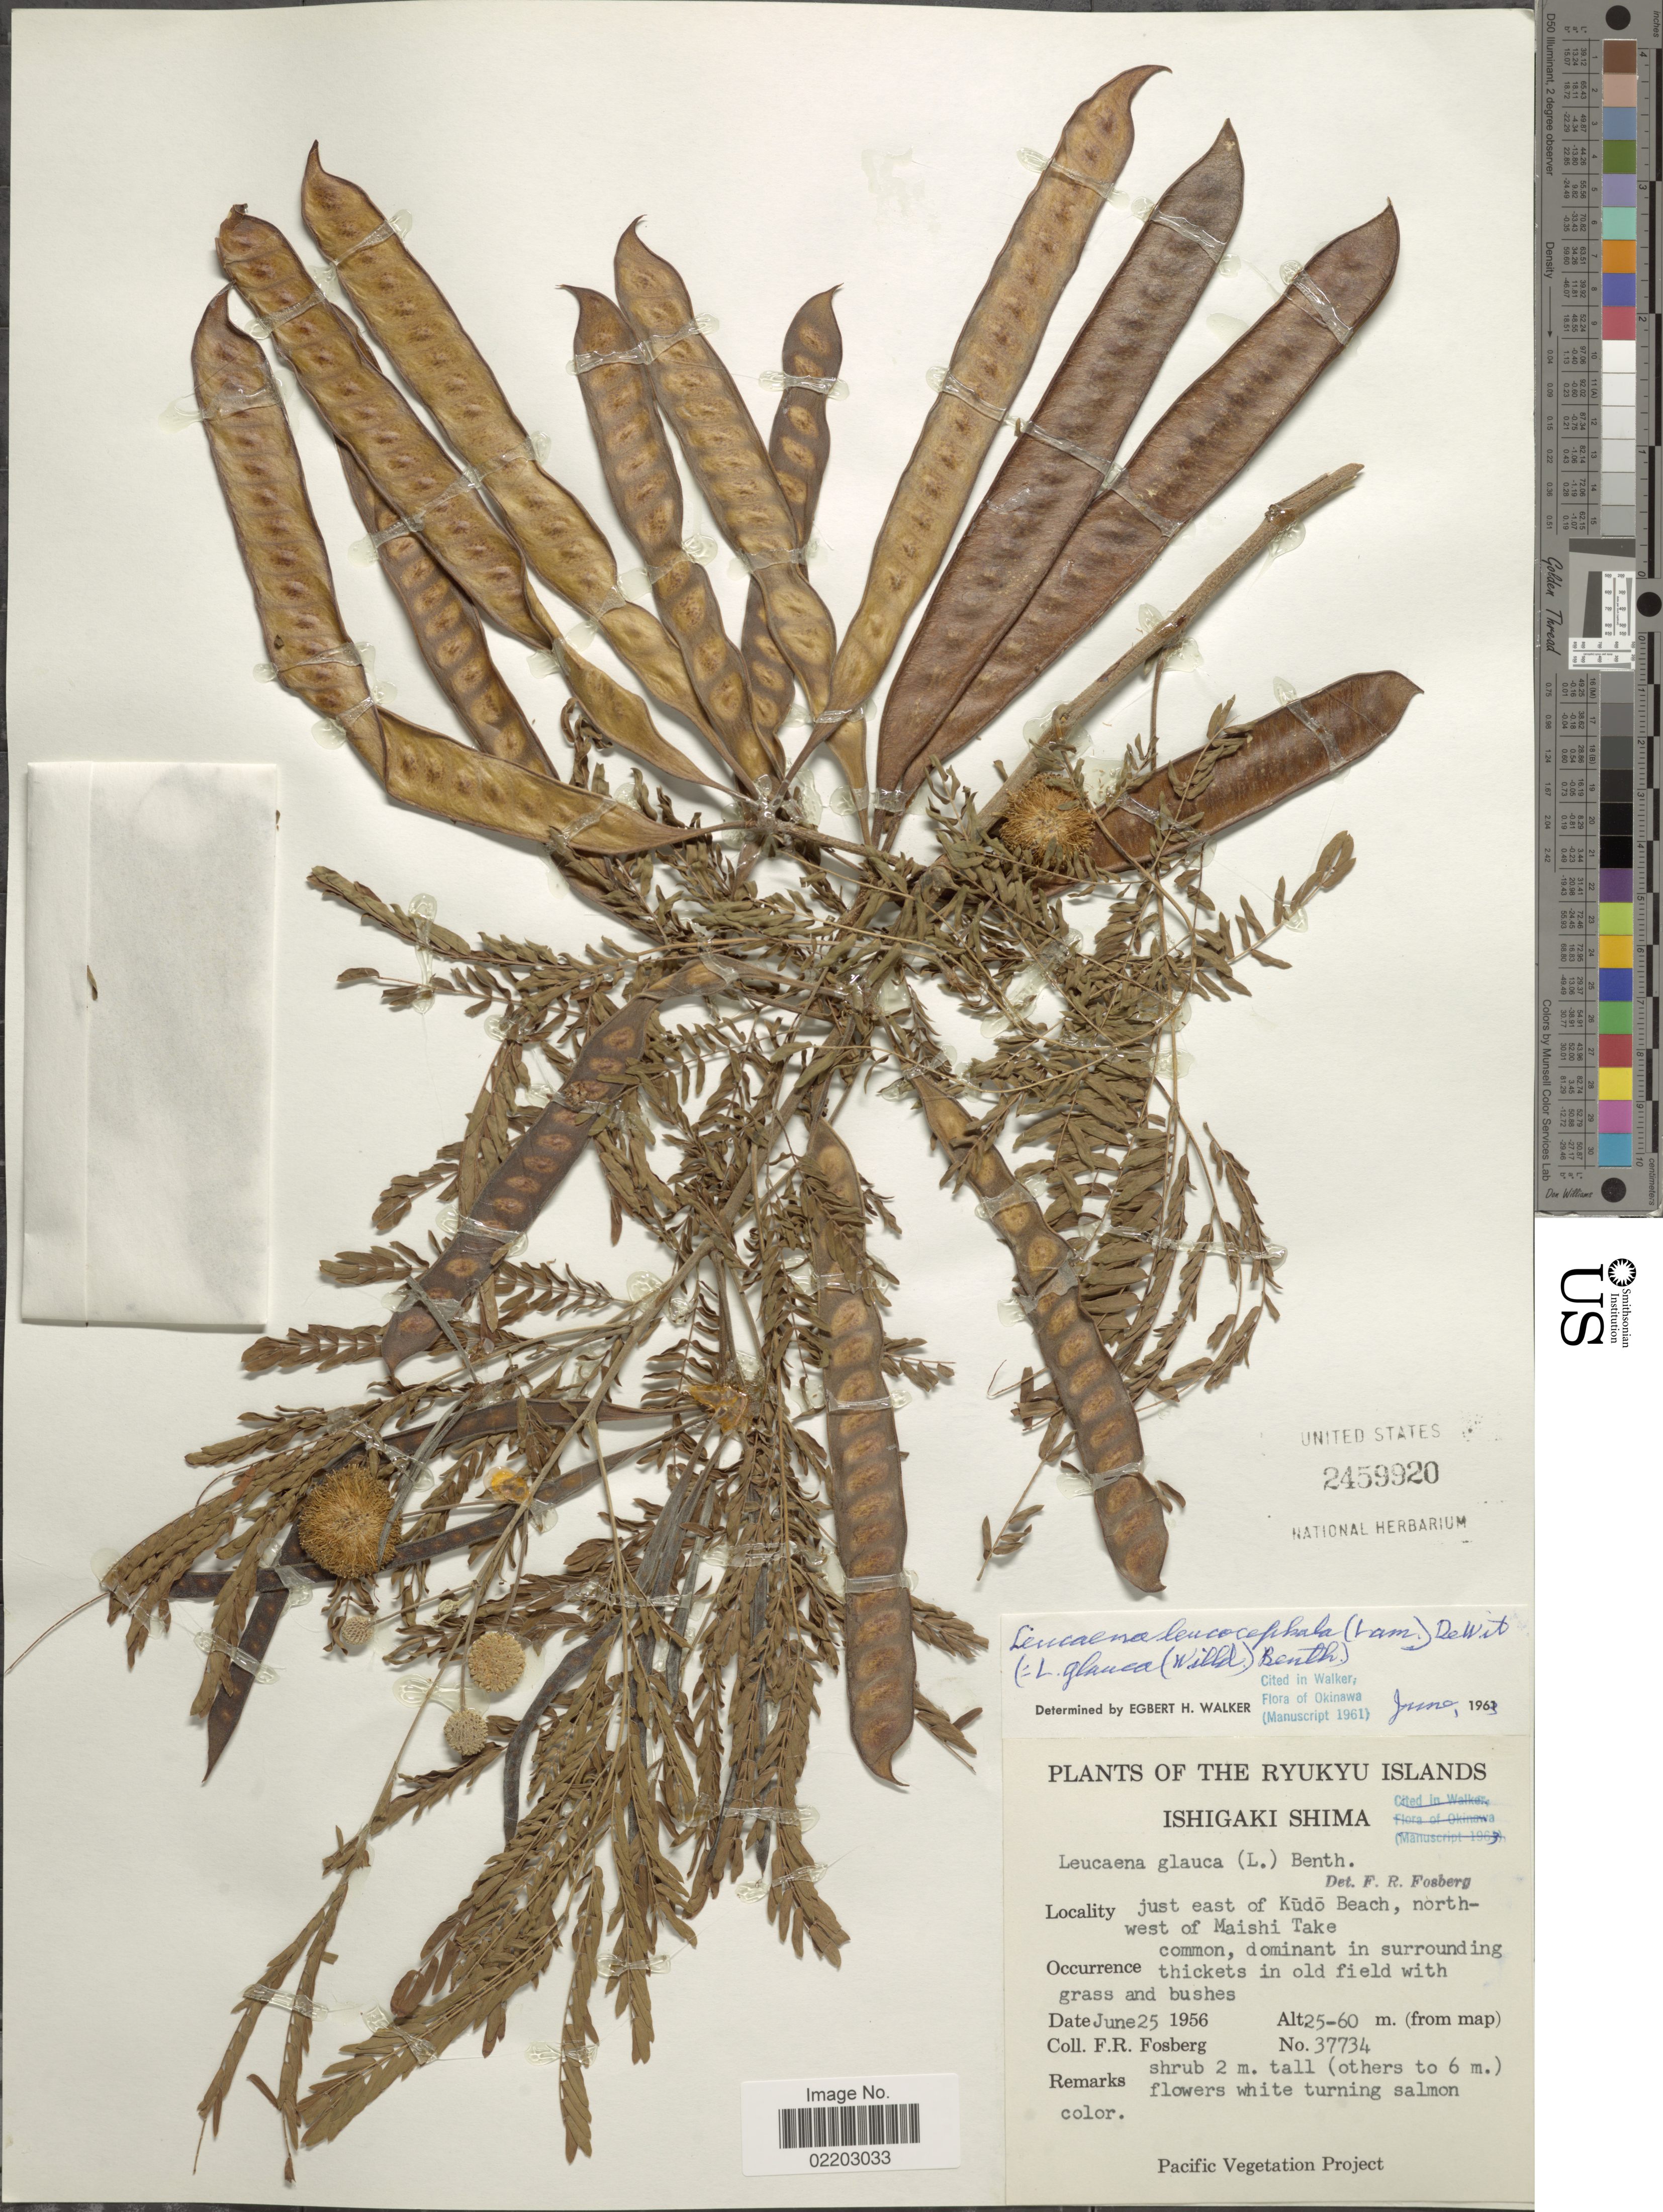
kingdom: Plantae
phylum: Tracheophyta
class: Magnoliopsida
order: Fabales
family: Fabaceae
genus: Leucaena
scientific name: Leucaena leucocephala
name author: (Lam.) de Wit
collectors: F. R. Fosberg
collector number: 37734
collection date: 1956-06-25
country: Japan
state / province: Okinawa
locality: Ryukyu Islands, Ishigaki Shima. just east of Kudo Beach, north-west of Maishi Take.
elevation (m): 25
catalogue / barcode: US 2459920